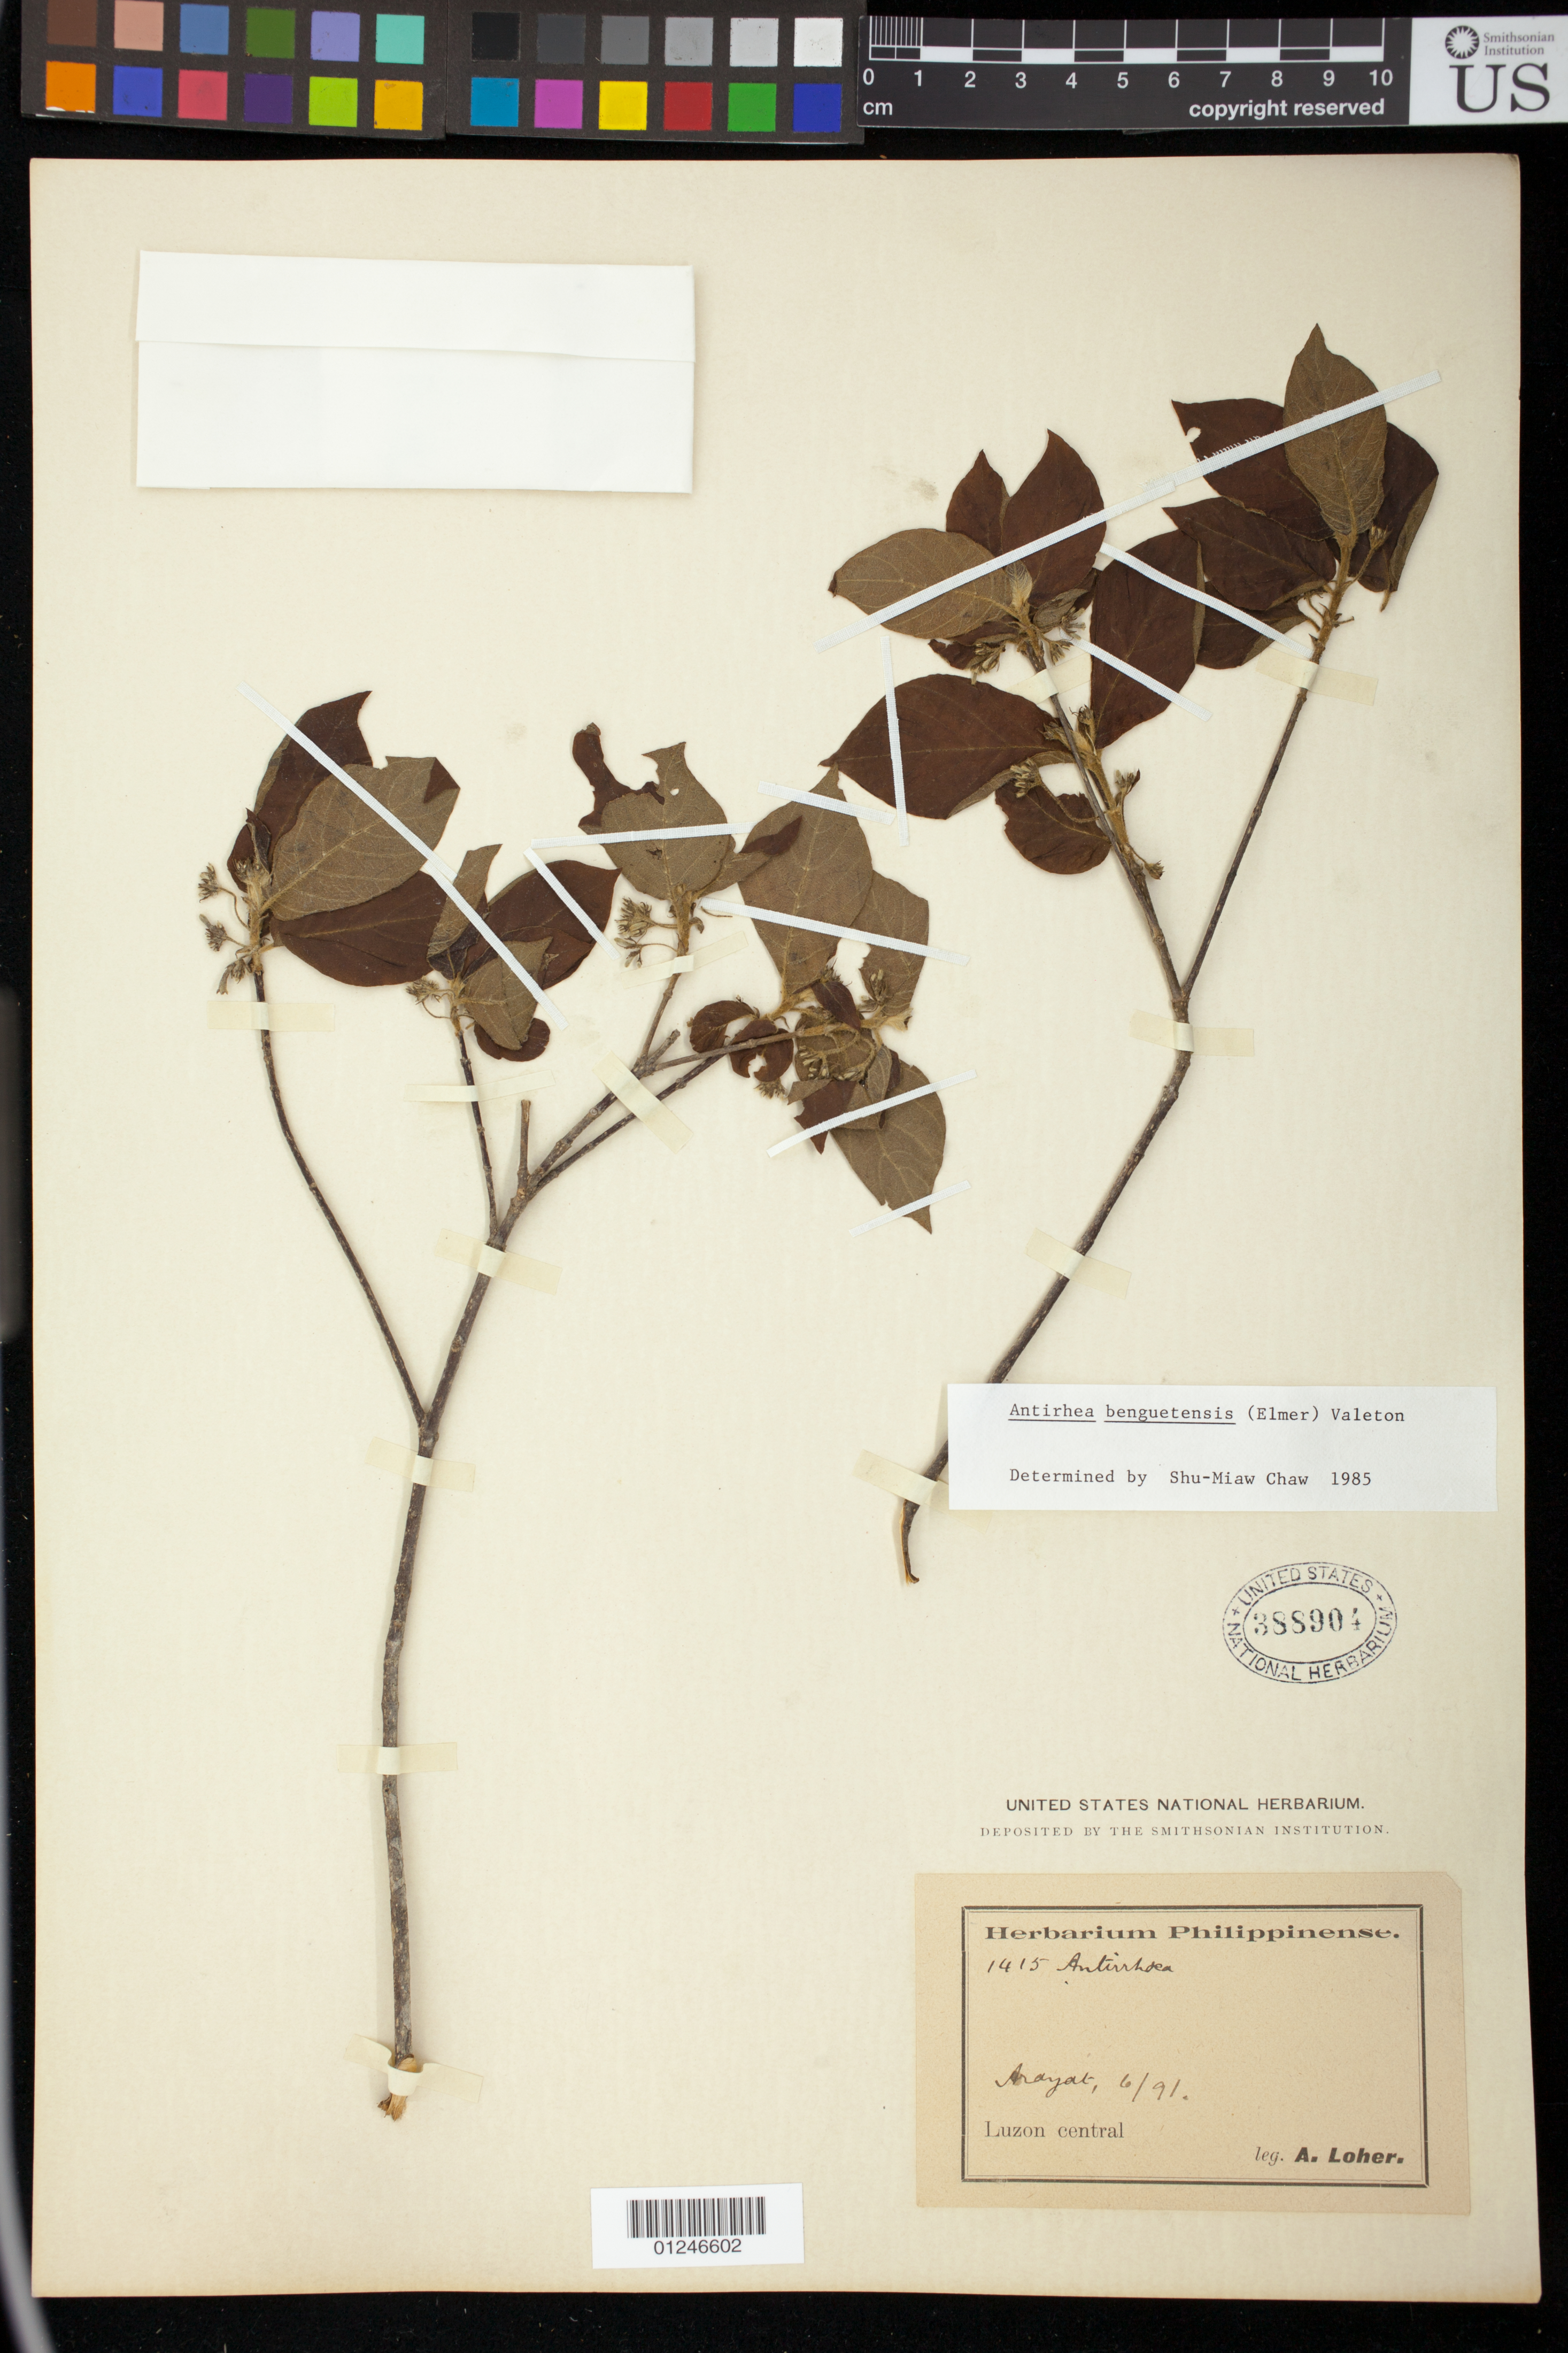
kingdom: Plantae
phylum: Tracheophyta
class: Magnoliopsida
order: Gentianales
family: Rubiaceae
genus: Antirhea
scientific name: Antirhea benguetensis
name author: (Elmer) Valeton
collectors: A. Loher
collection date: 1891-06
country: Philippines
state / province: Central Luzon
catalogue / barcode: US 388904